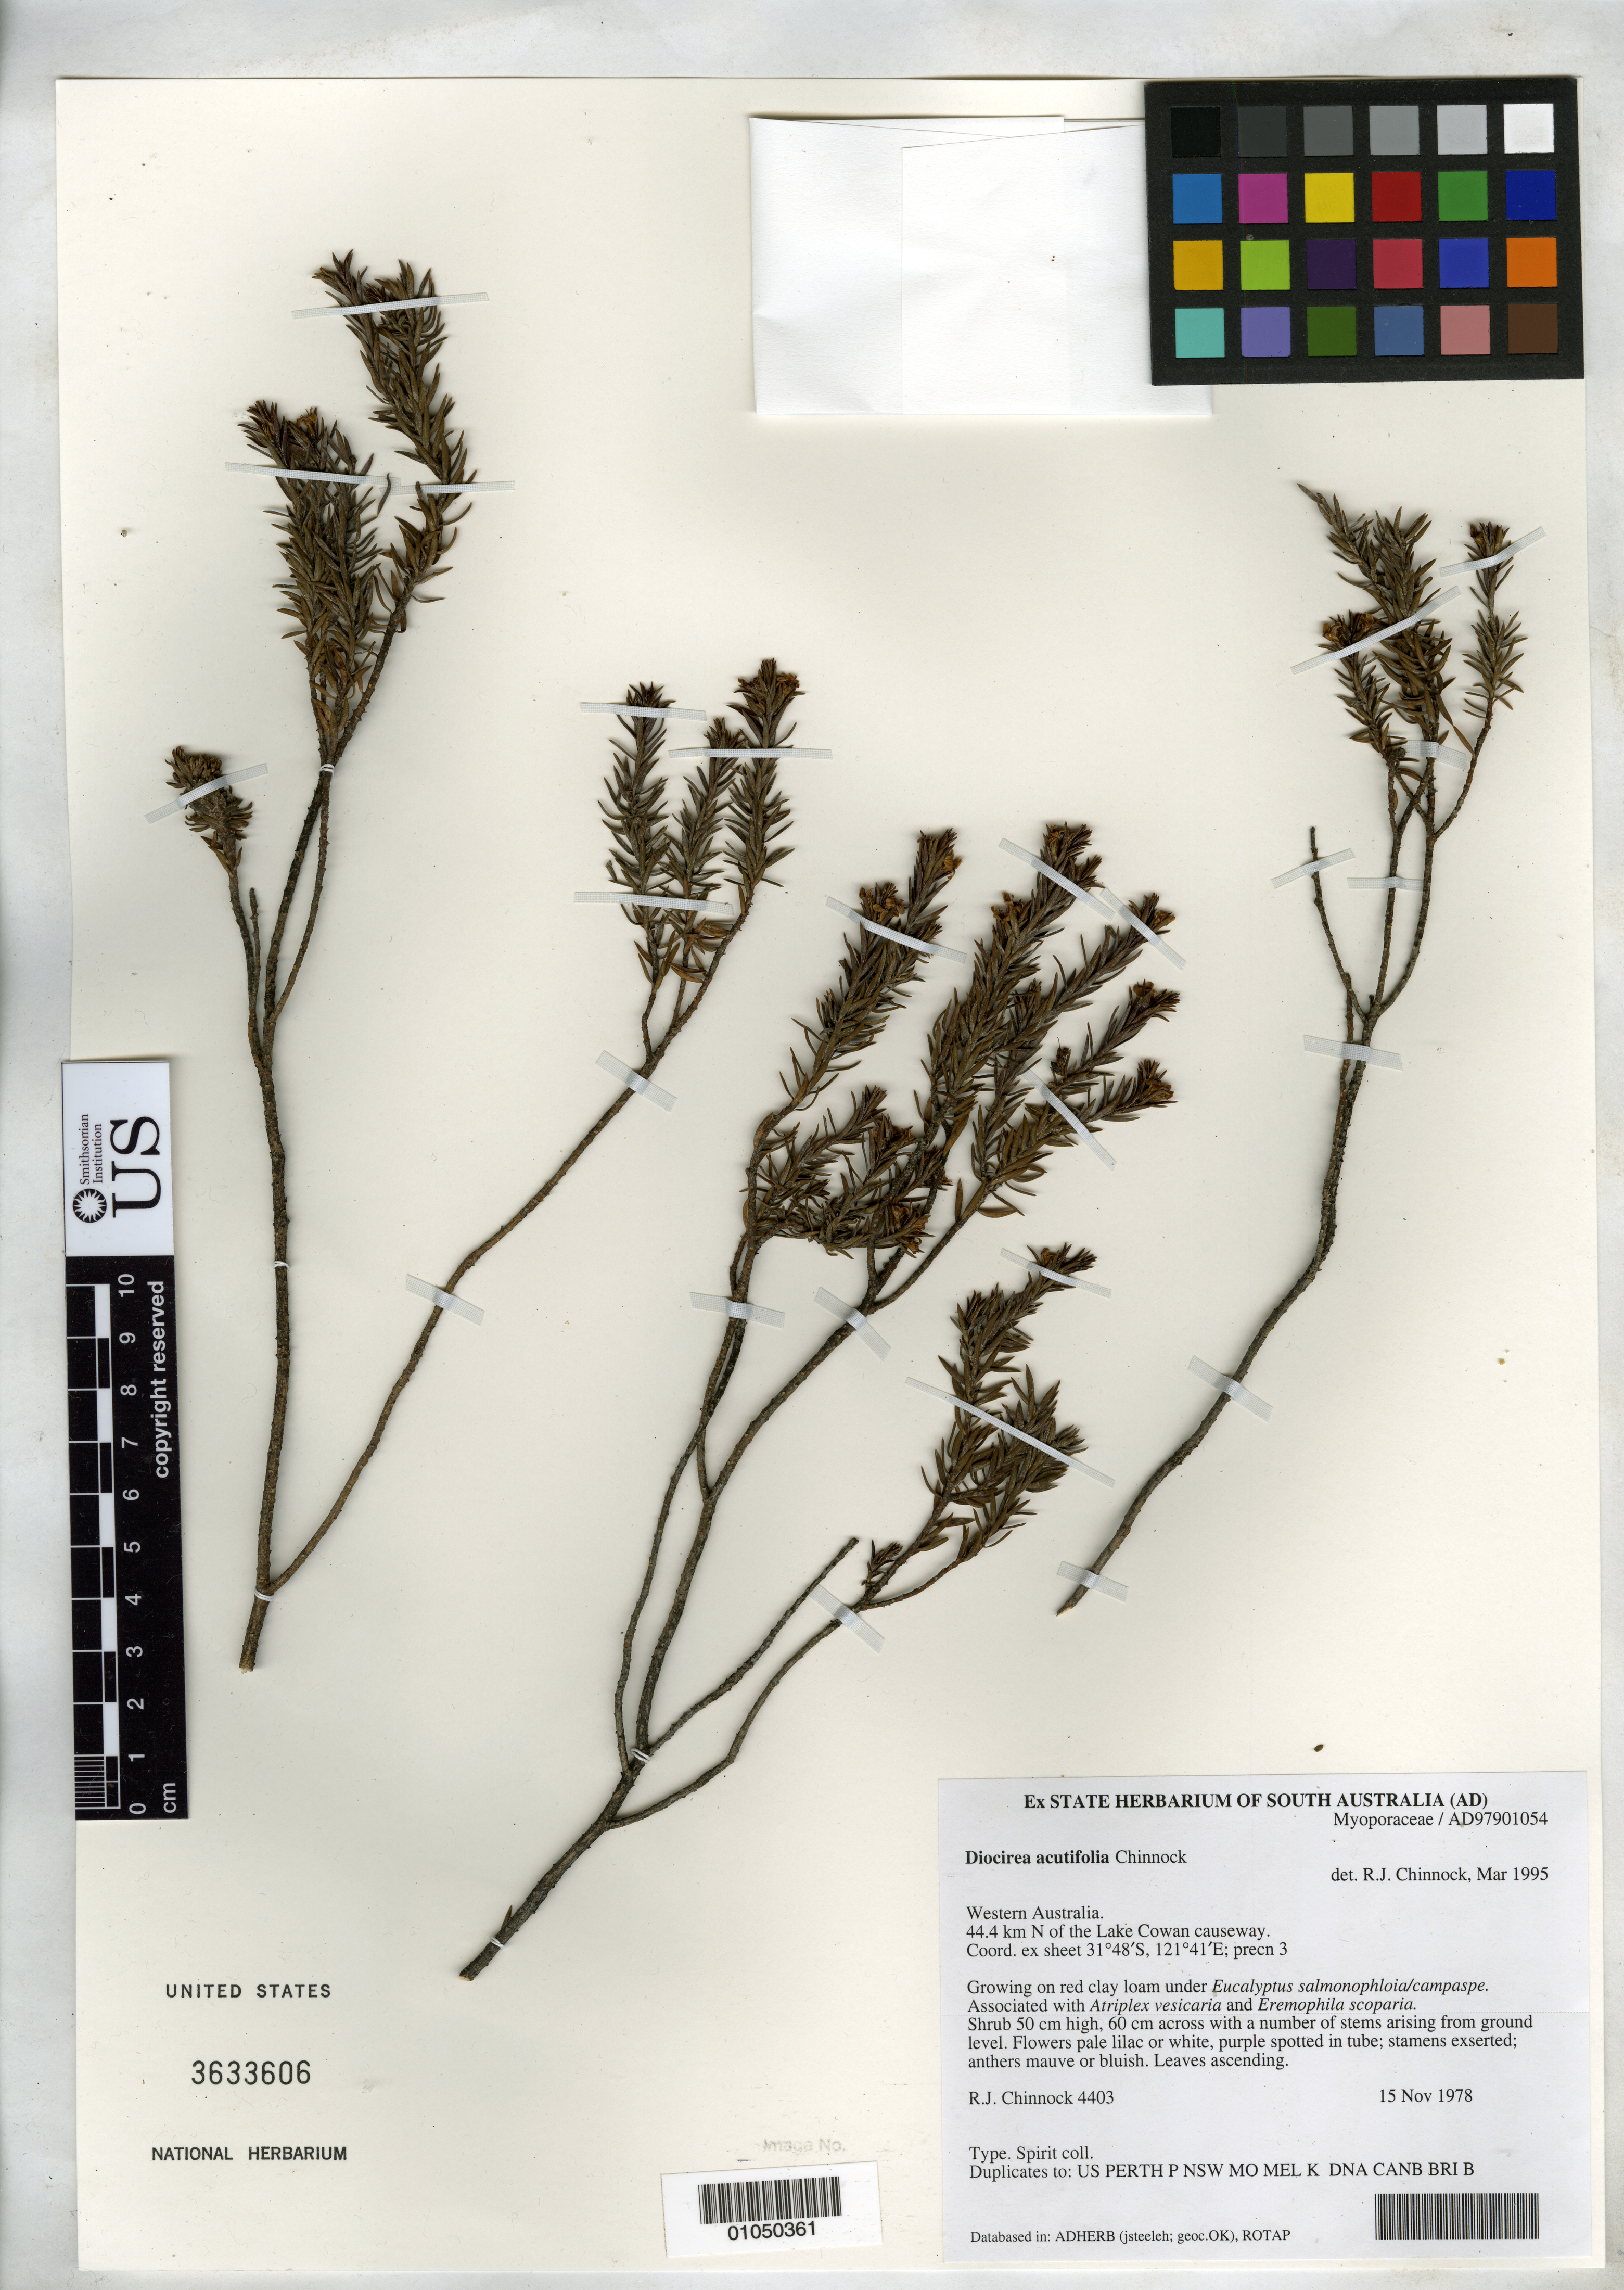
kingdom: Plantae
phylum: Tracheophyta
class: Magnoliopsida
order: Lamiales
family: Scrophulariaceae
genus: Diocirea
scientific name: Diocirea acutifolia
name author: Chinnock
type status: Isotype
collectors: R. J. Chinnock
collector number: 4403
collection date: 1978-11-15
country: Australia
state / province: Western Australia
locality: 44.4 km N of the Lake Cowan causeway.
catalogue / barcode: US 3633606